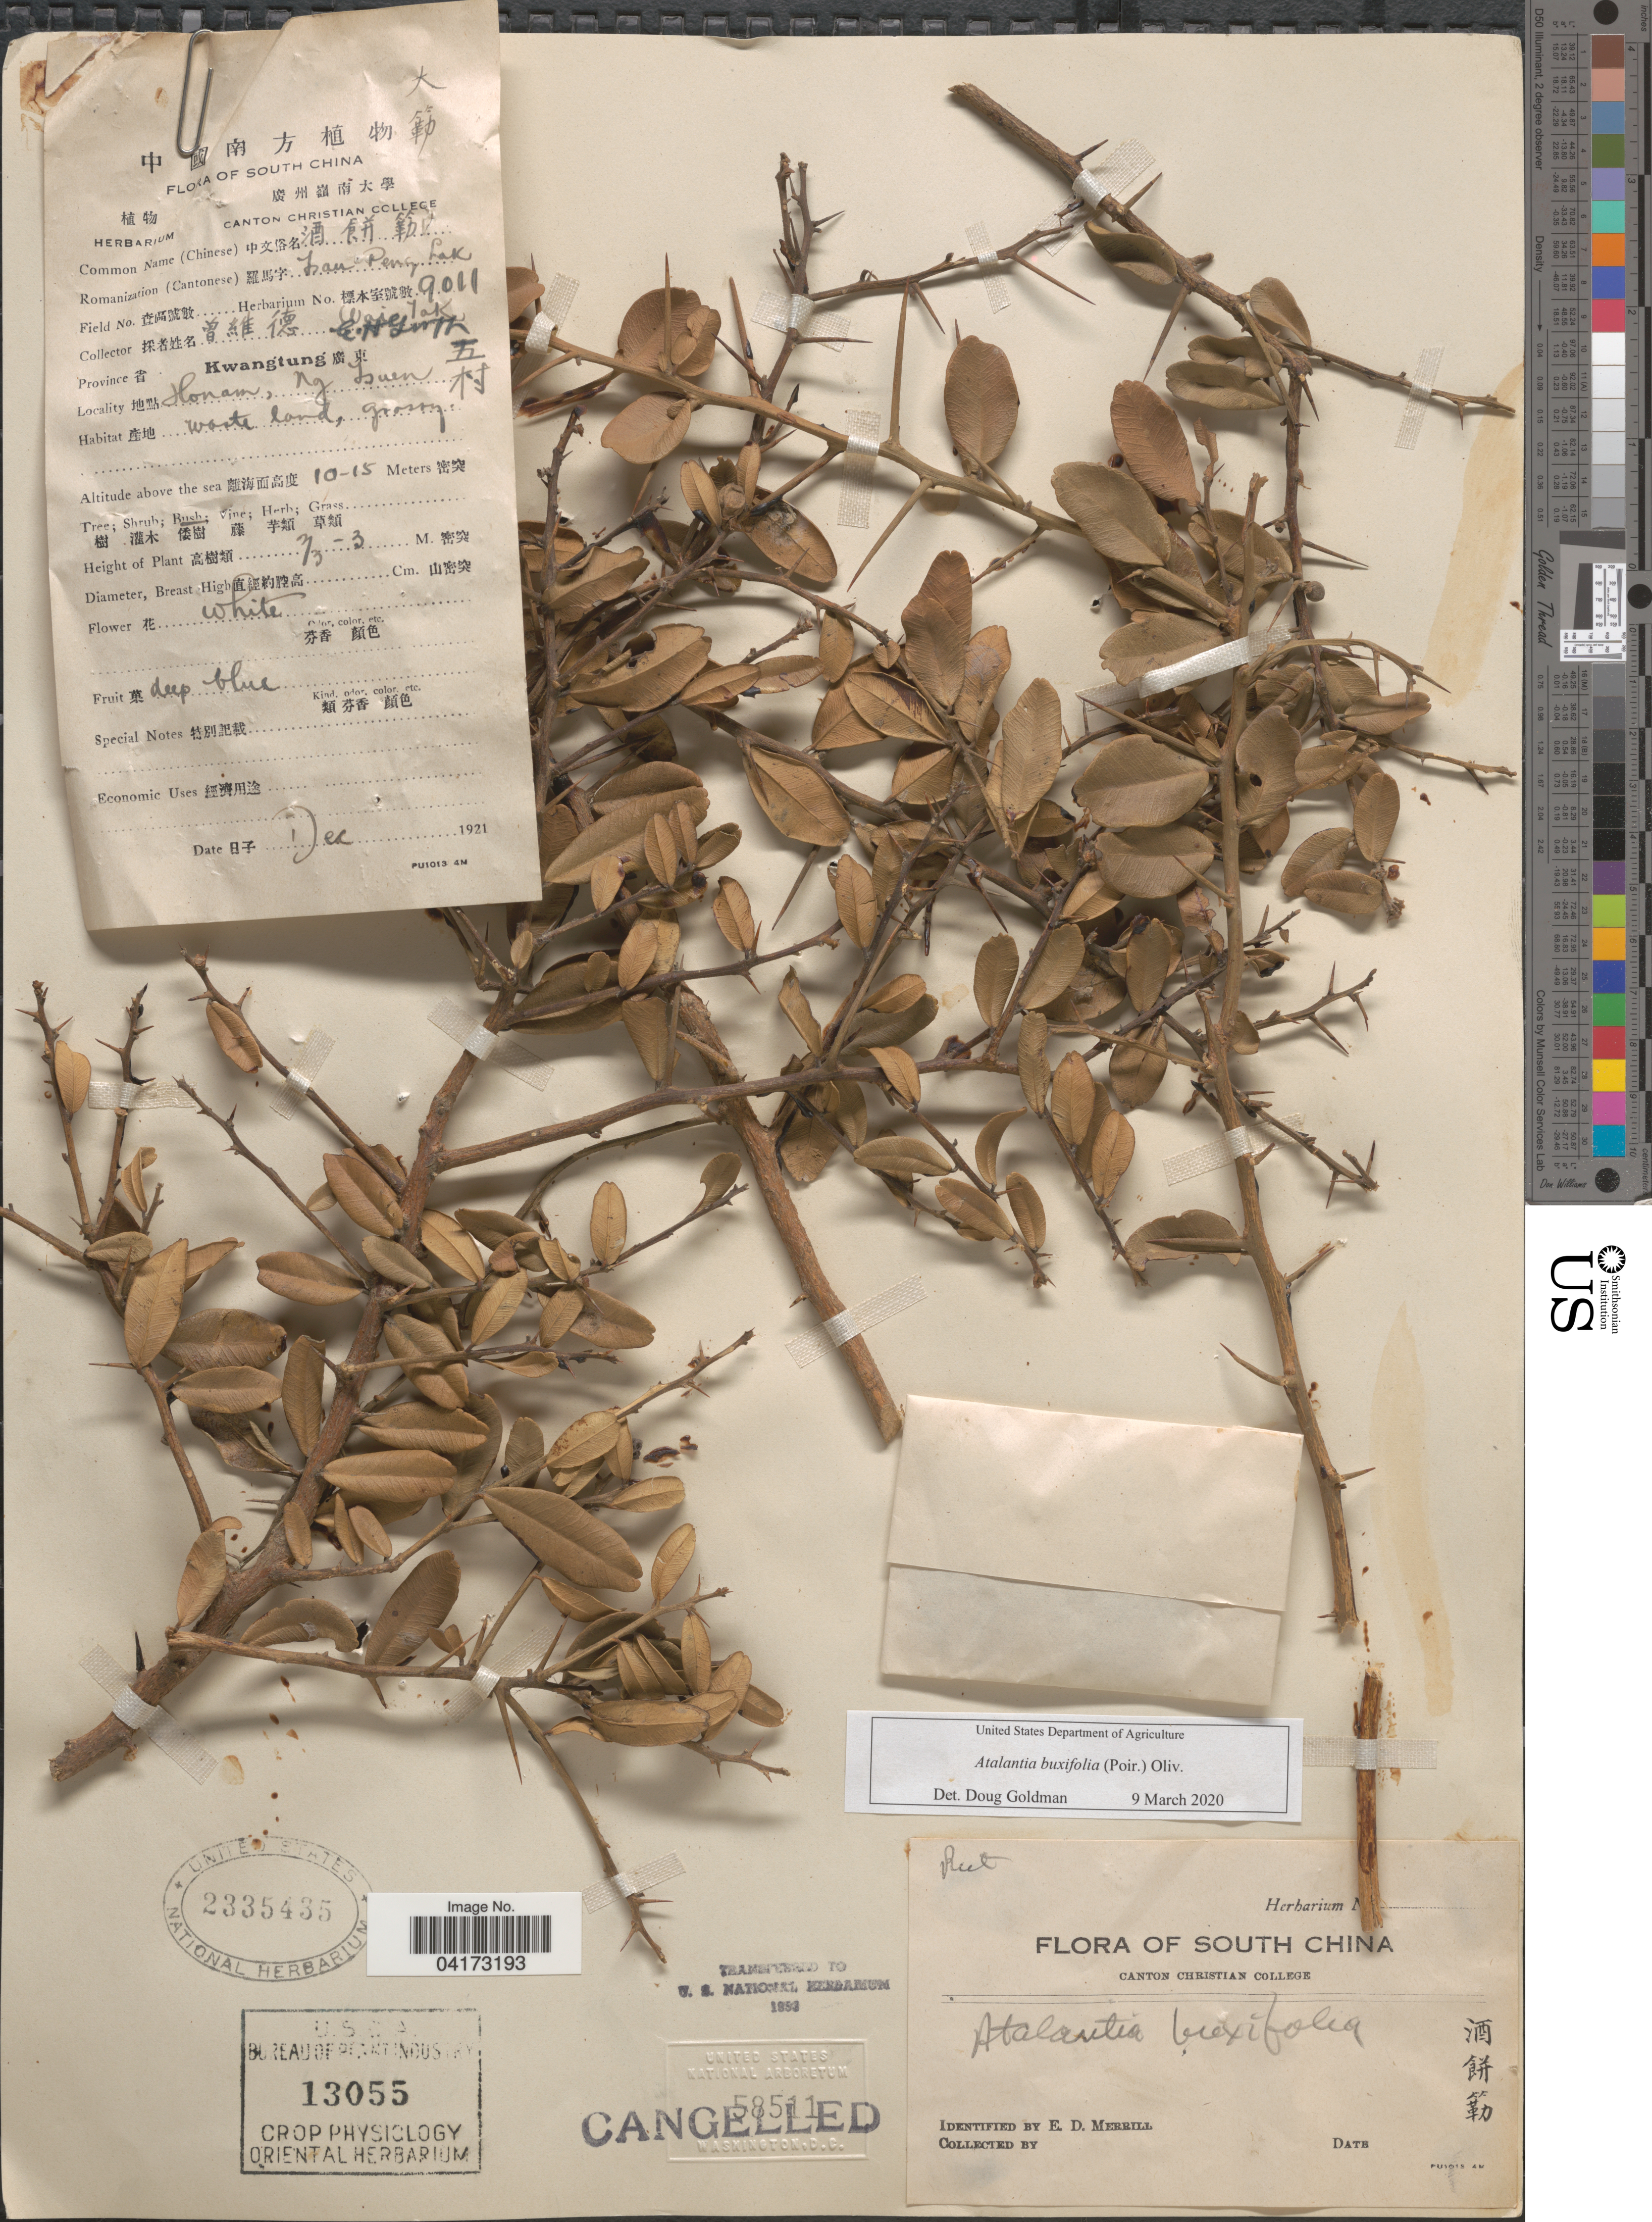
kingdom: Plantae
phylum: Tracheophyta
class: Magnoliopsida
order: Sapindales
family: Rutaceae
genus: Atalantia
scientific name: Atalantia buxifolia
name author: (Poir.) Oliv.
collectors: Wai Tak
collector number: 9011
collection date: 1921-12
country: China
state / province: Guangdong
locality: Kwangtung. Honam, Ng Tsuen. South China.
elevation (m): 10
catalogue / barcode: US 2335435